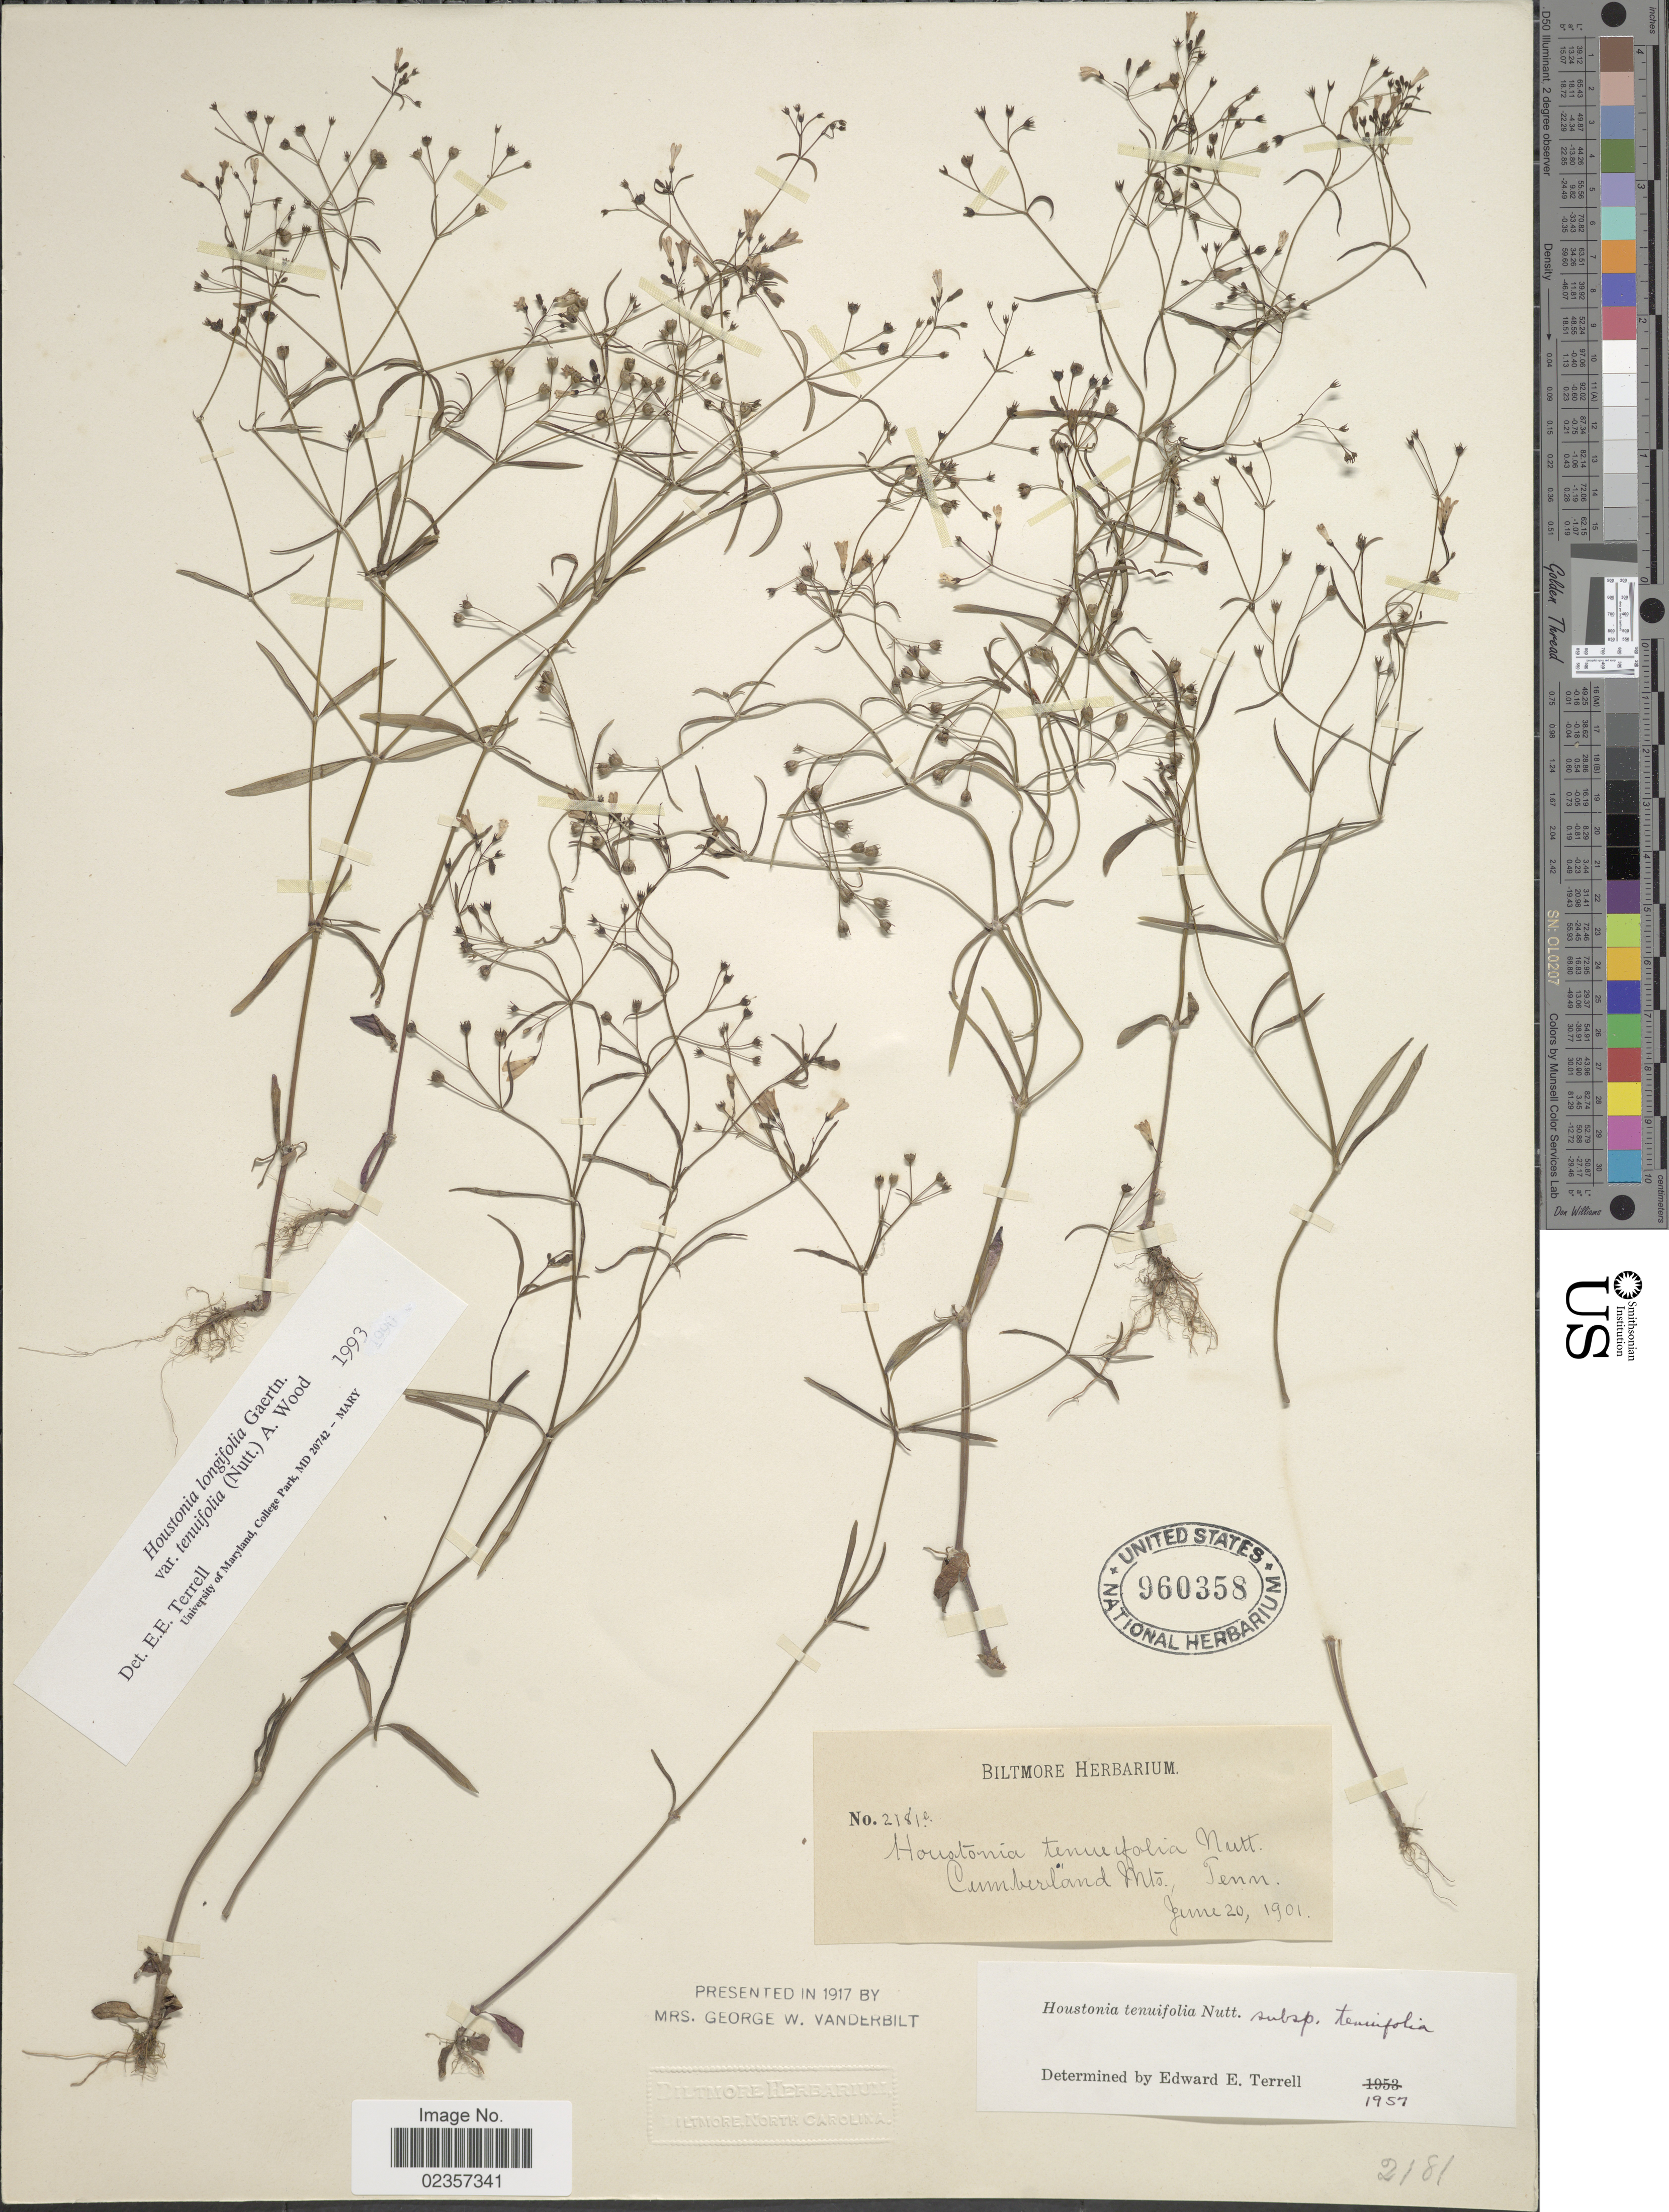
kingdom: Plantae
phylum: Tracheophyta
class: Magnoliopsida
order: Gentianales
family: Rubiaceae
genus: Houstonia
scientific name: Houstonia longifolia var. tenuifolia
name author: (Nutt.) Alph. Wood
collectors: ex herb. Biltmore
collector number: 2181E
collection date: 1901-06-20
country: United States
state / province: Tennessee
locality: Cumberland Mts.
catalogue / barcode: US 960358